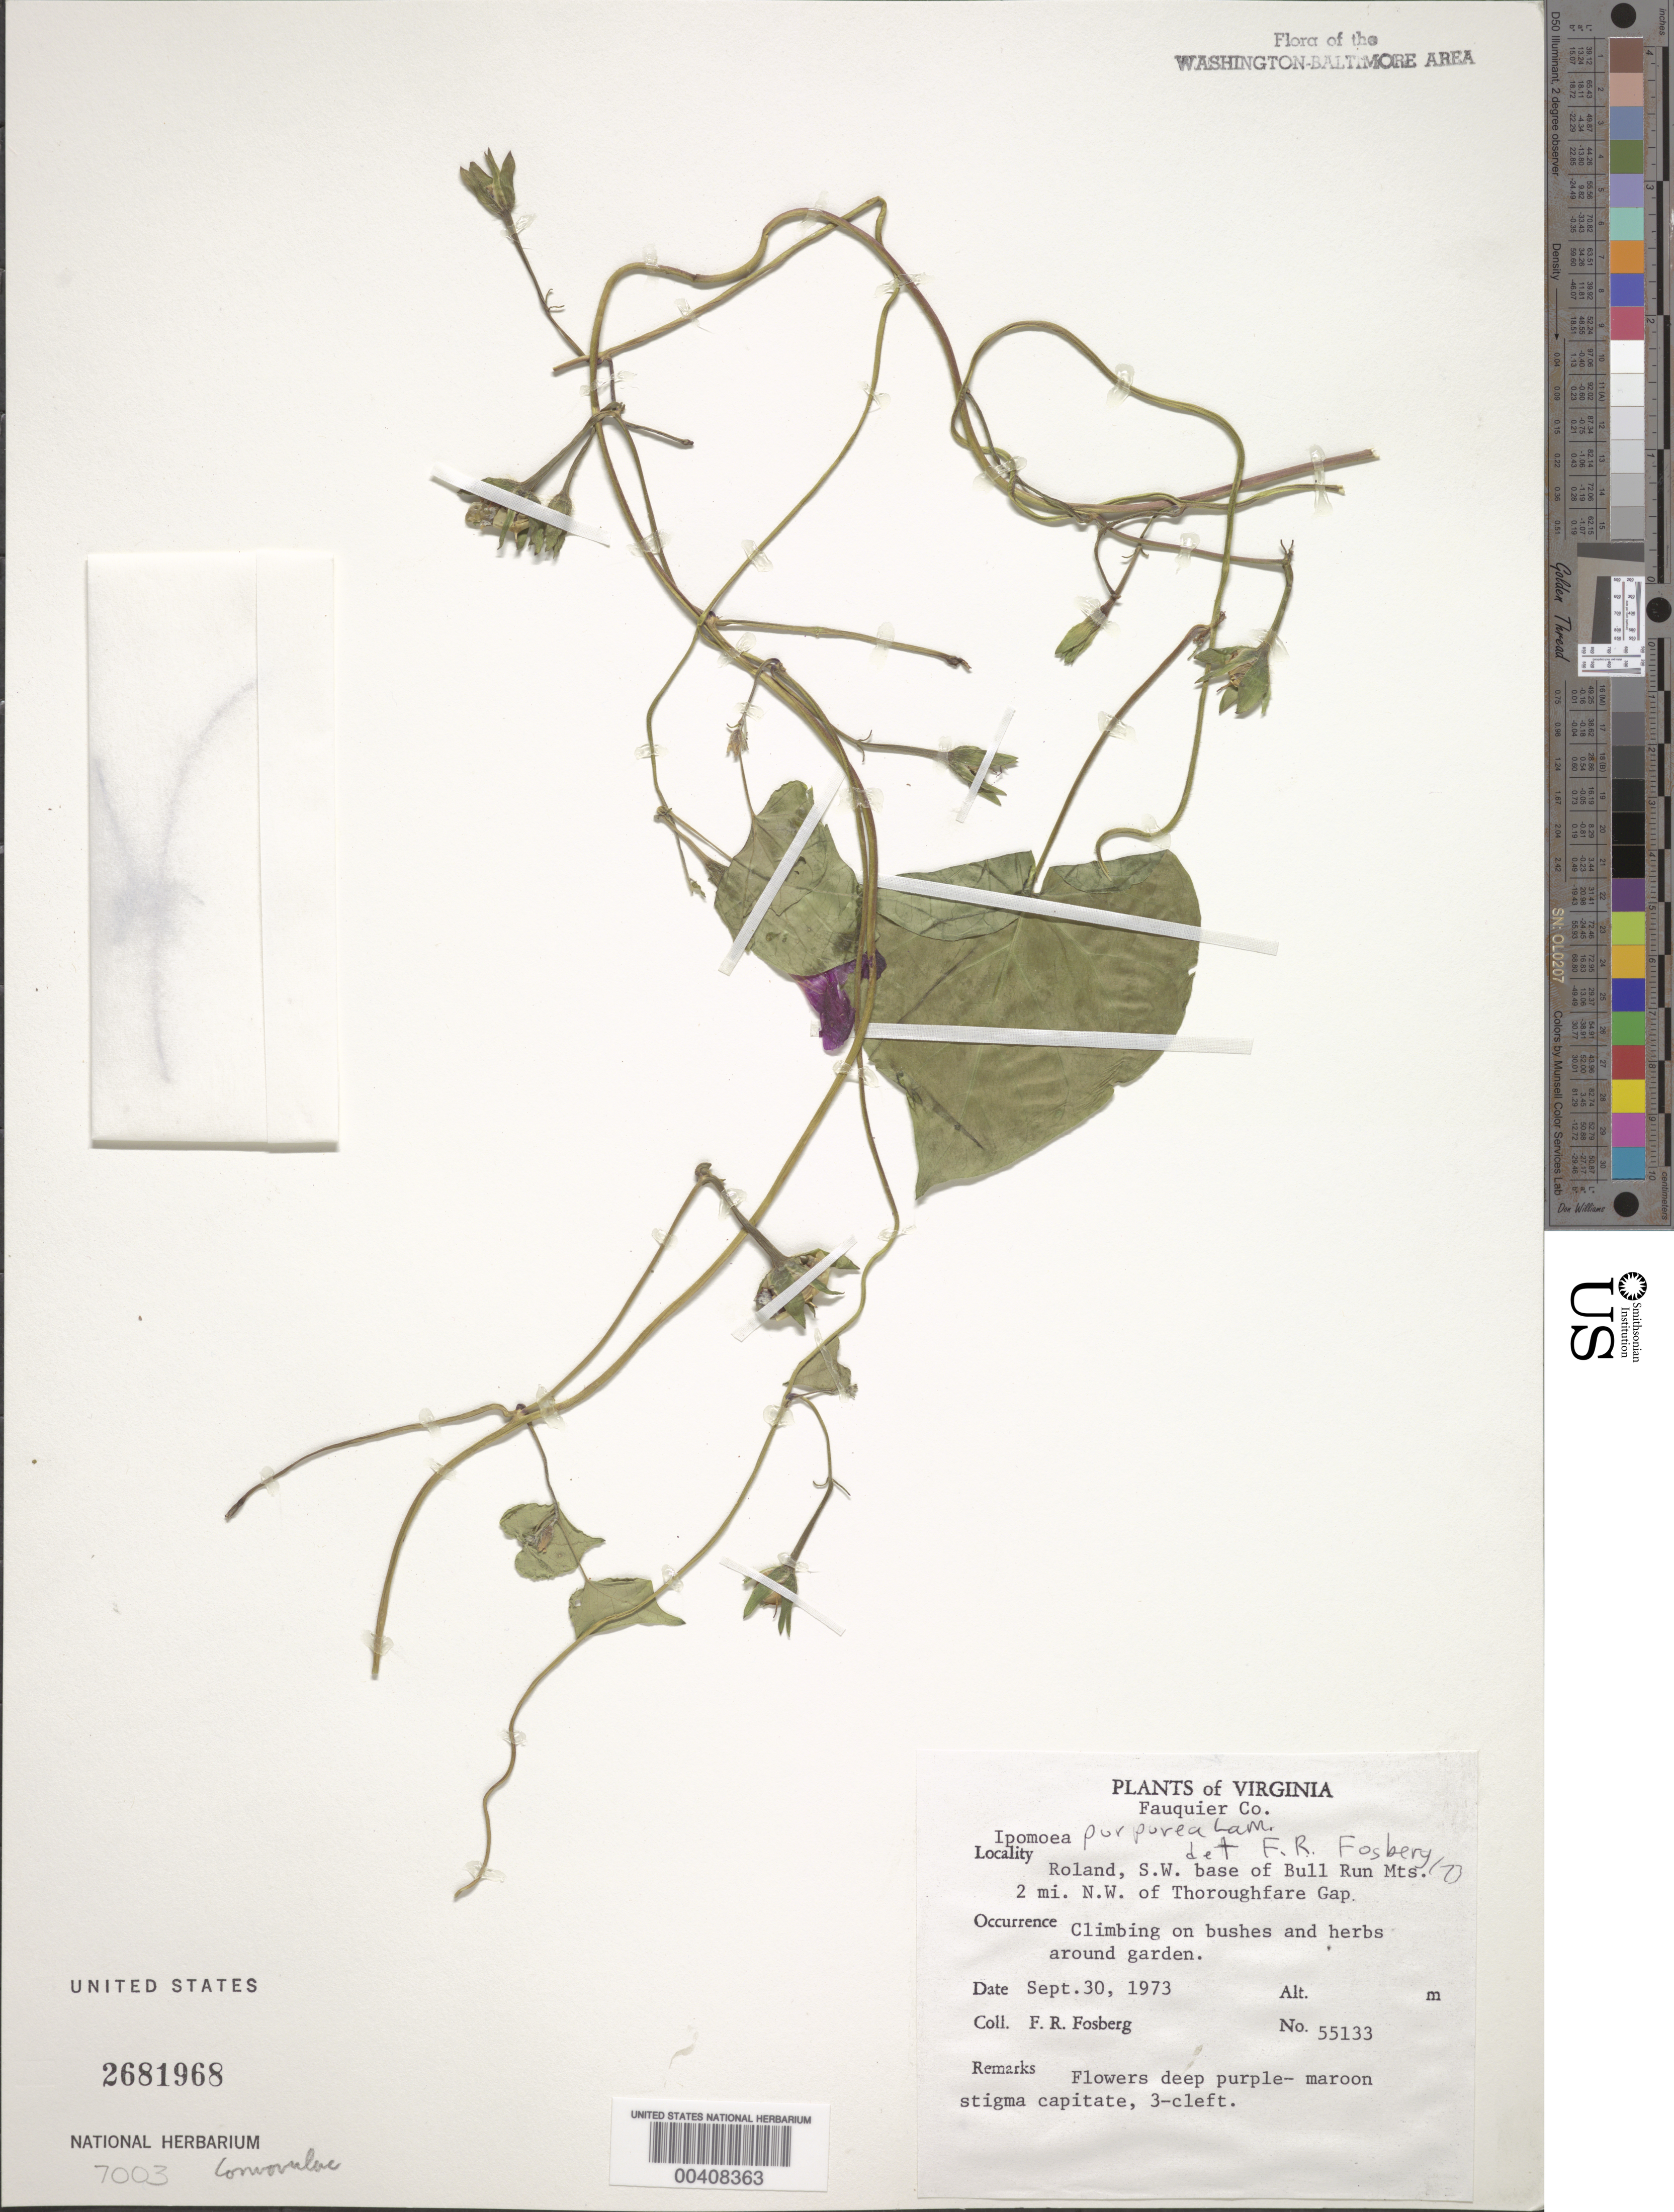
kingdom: Plantae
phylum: Tracheophyta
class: Magnoliopsida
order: Solanales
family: Convolvulaceae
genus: Ipomoea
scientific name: Ipomoea purpurea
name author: (L.) Roth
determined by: Fosberg, F. R.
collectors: F. R. Fosberg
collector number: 55133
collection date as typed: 30 Sep 1973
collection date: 1973-09-30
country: United States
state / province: Virginia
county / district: Fauquier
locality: Roland, SW base of Bull Run Mts., 2 mi. NW of Thoroughfare Gap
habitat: On bushes and herbs around garden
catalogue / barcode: US 2681968